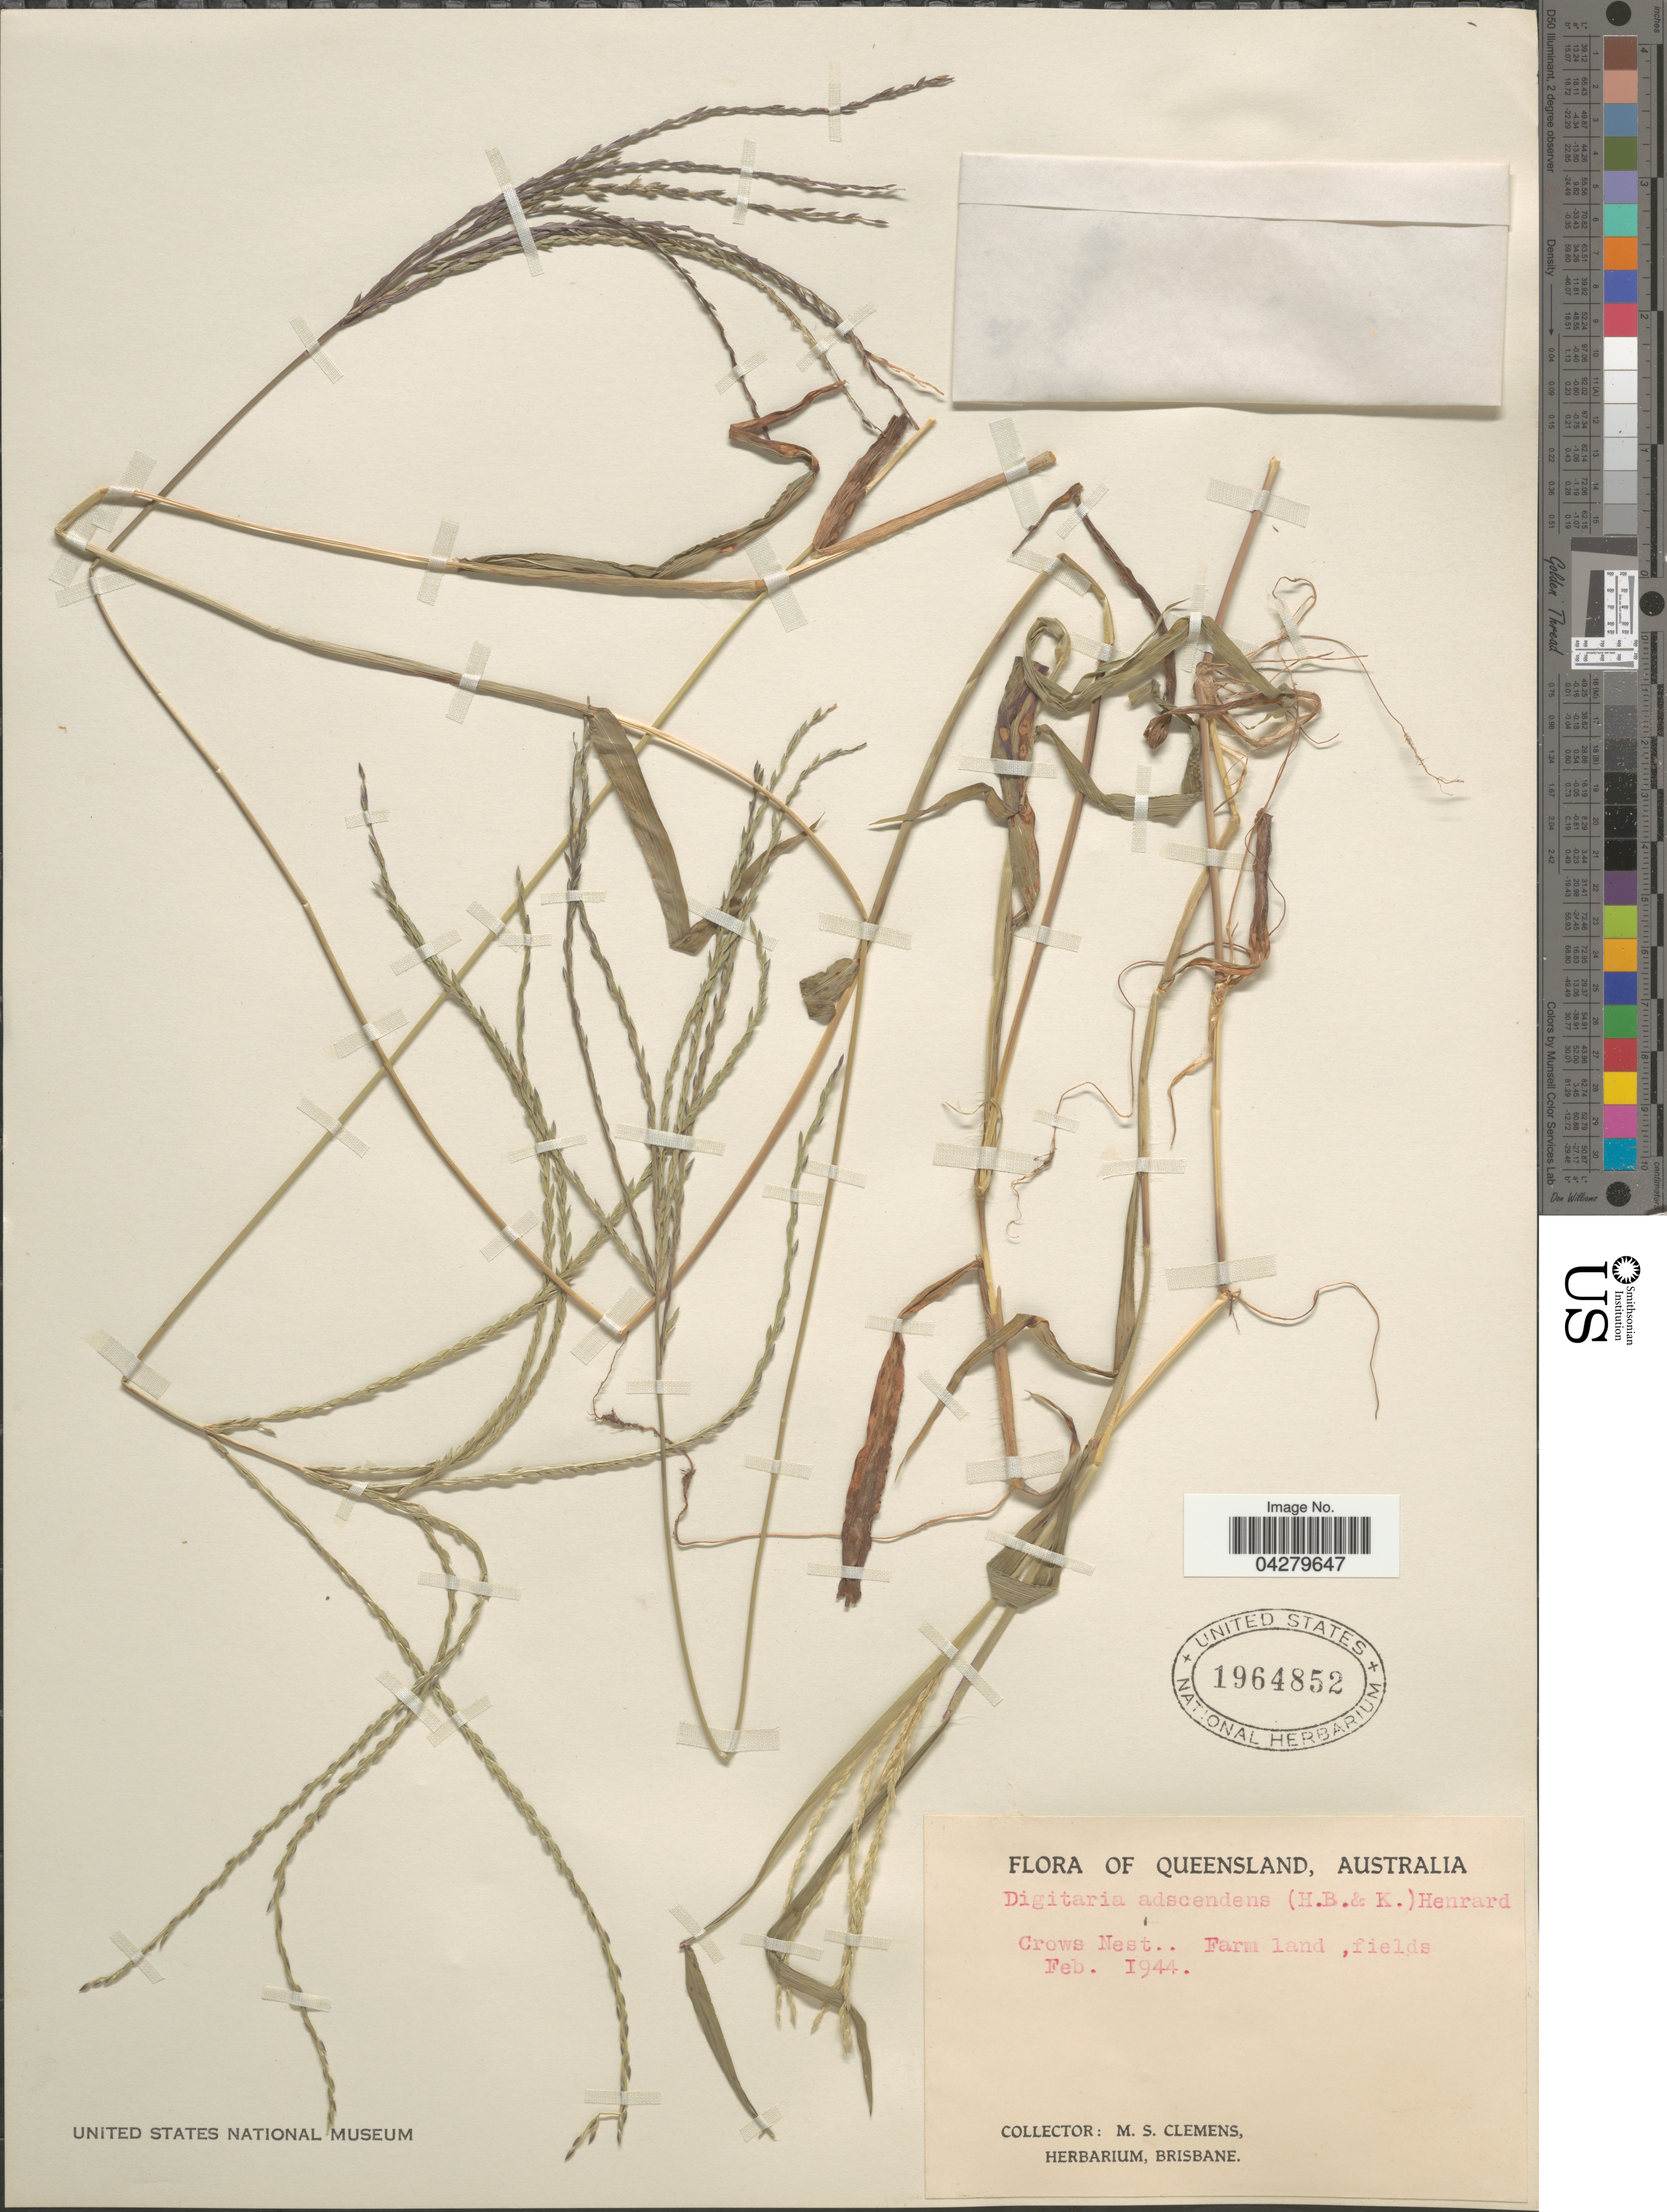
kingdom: Plantae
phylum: Tracheophyta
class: Liliopsida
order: Poales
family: Poaceae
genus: Digitaria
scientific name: Digitaria sanguinalis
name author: (L.) Scop.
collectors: M. S. Clemens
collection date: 1944-02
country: Australia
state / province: Queensland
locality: Grows Nest.. Farm land ,fields.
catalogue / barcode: US 1964852